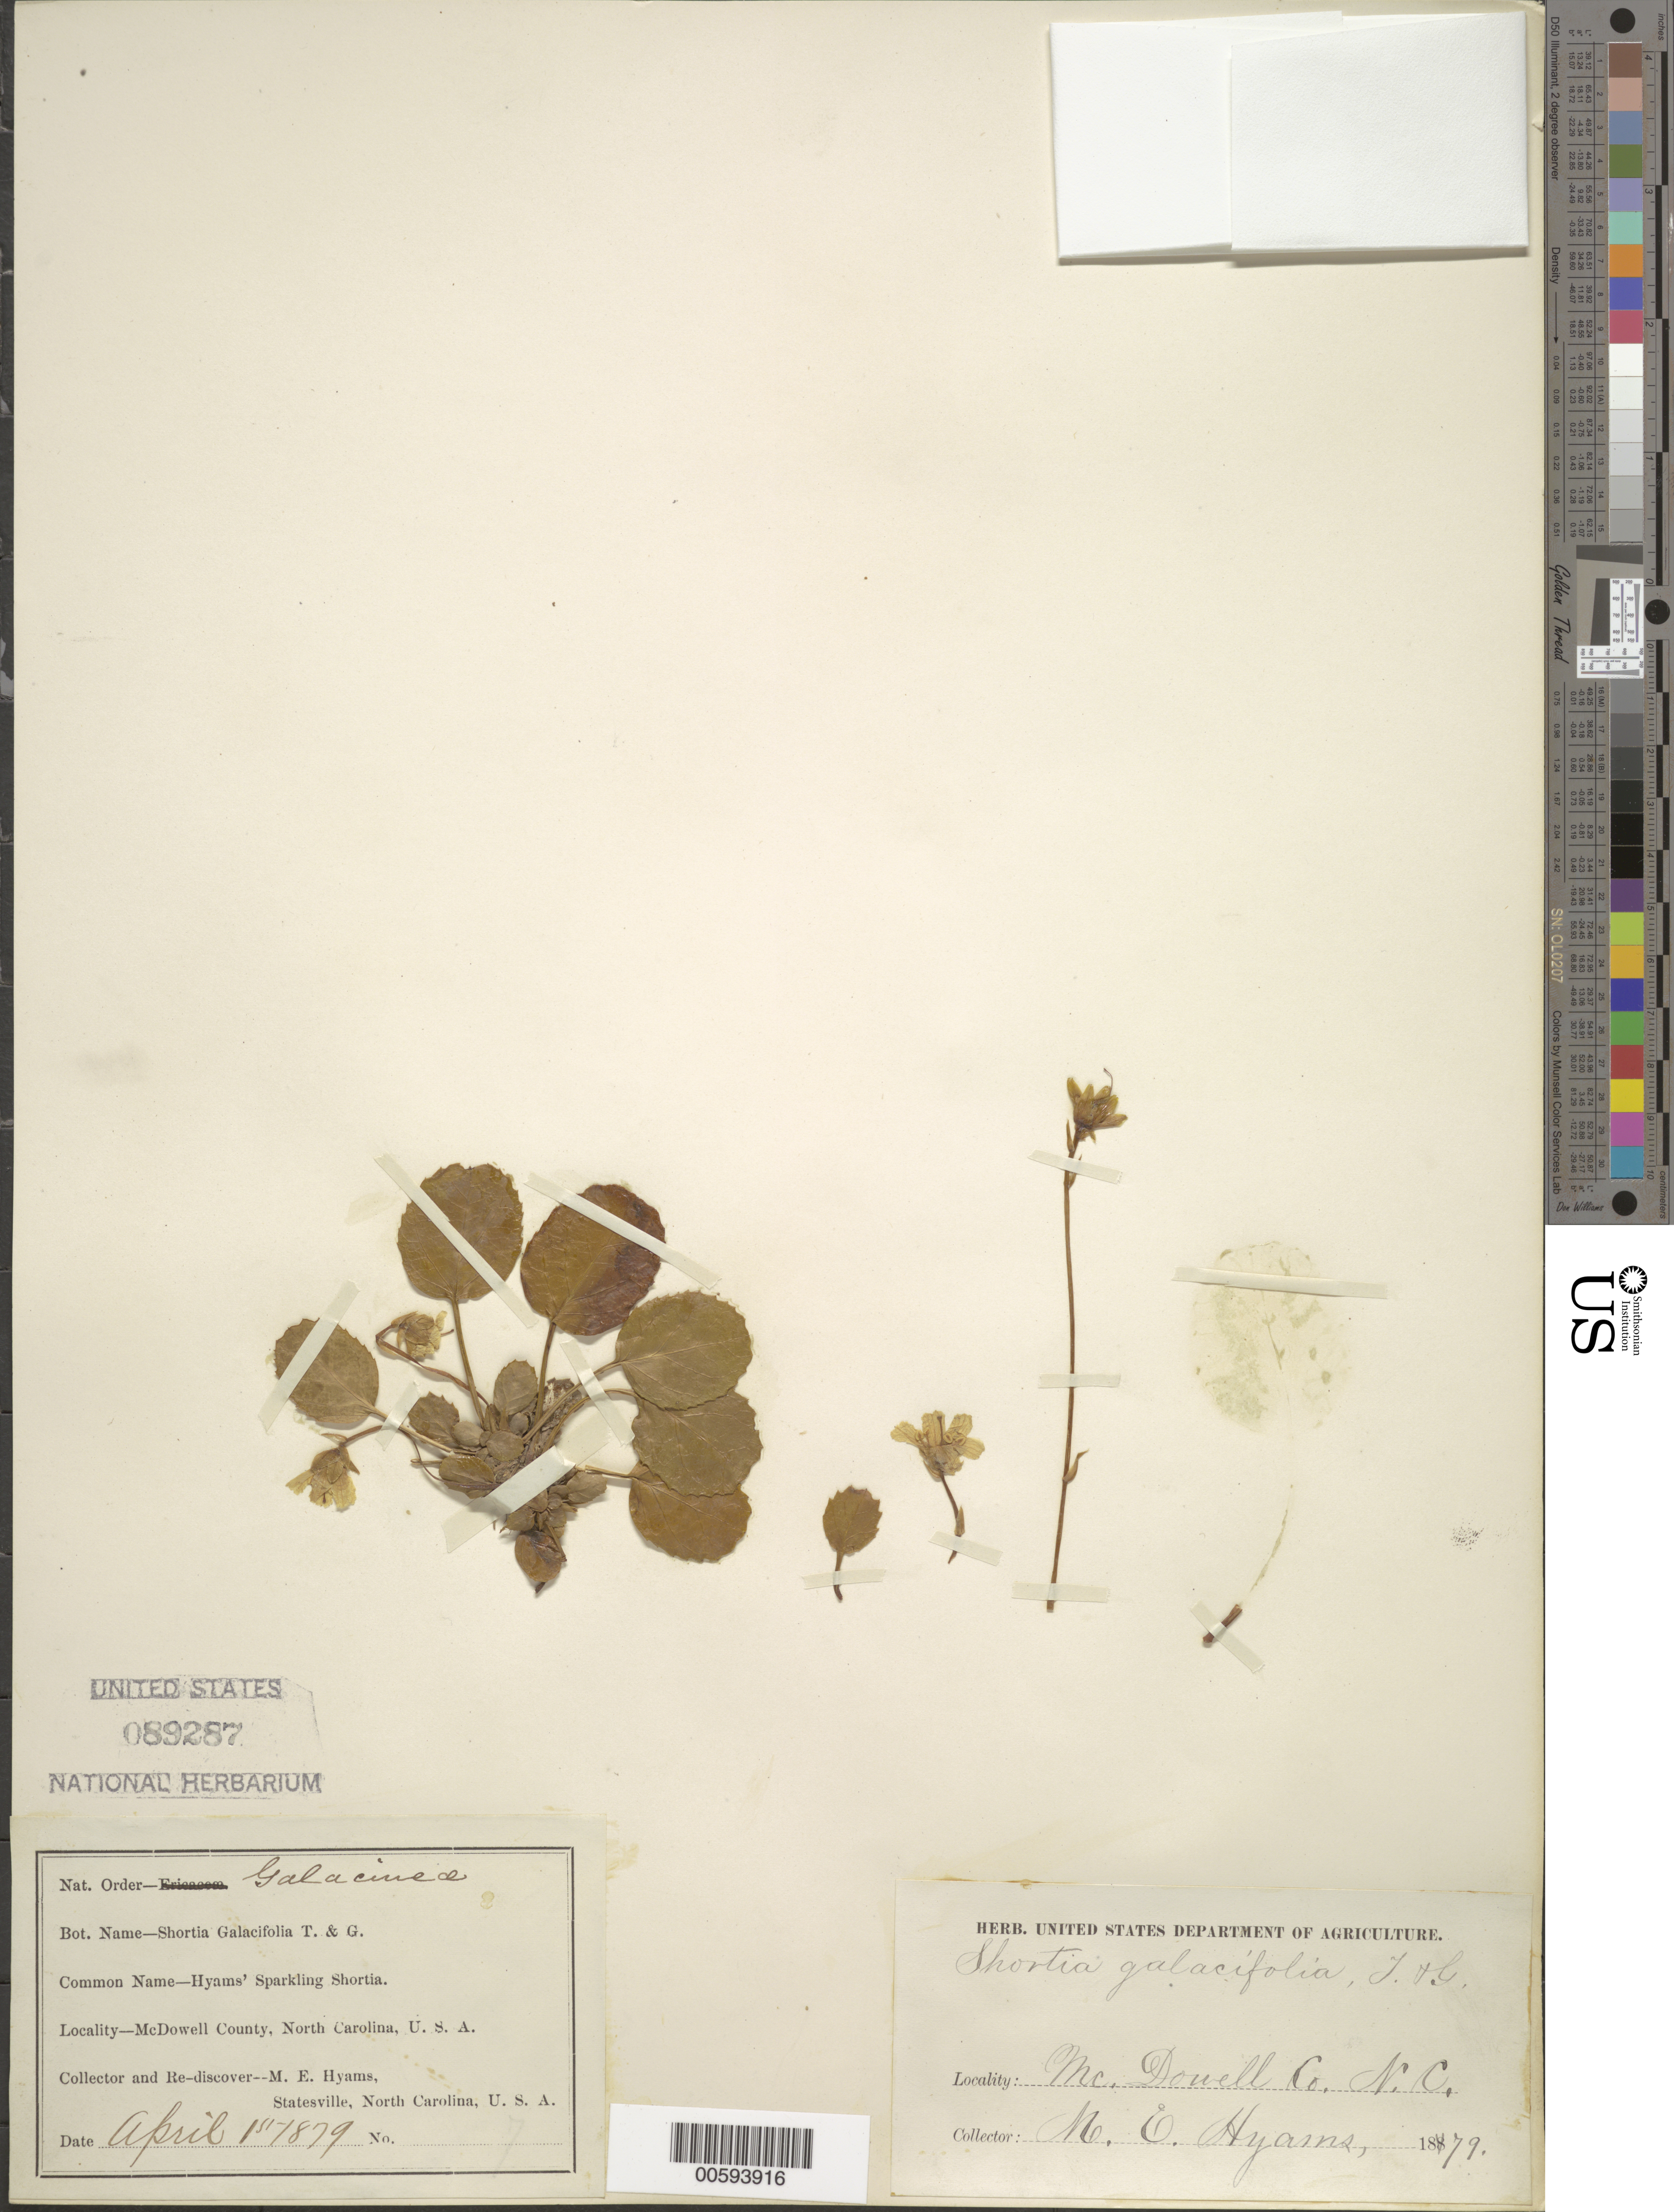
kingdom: Plantae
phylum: Tracheophyta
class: Magnoliopsida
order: Ericales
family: Diapensiaceae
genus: Shortia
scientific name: Shortia galacifolia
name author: Torr. & A. Gray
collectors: M. E. Hyams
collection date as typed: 01 Apr 1879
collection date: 1879-04-01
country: United States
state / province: North Carolina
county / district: McDowell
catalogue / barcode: US 89287